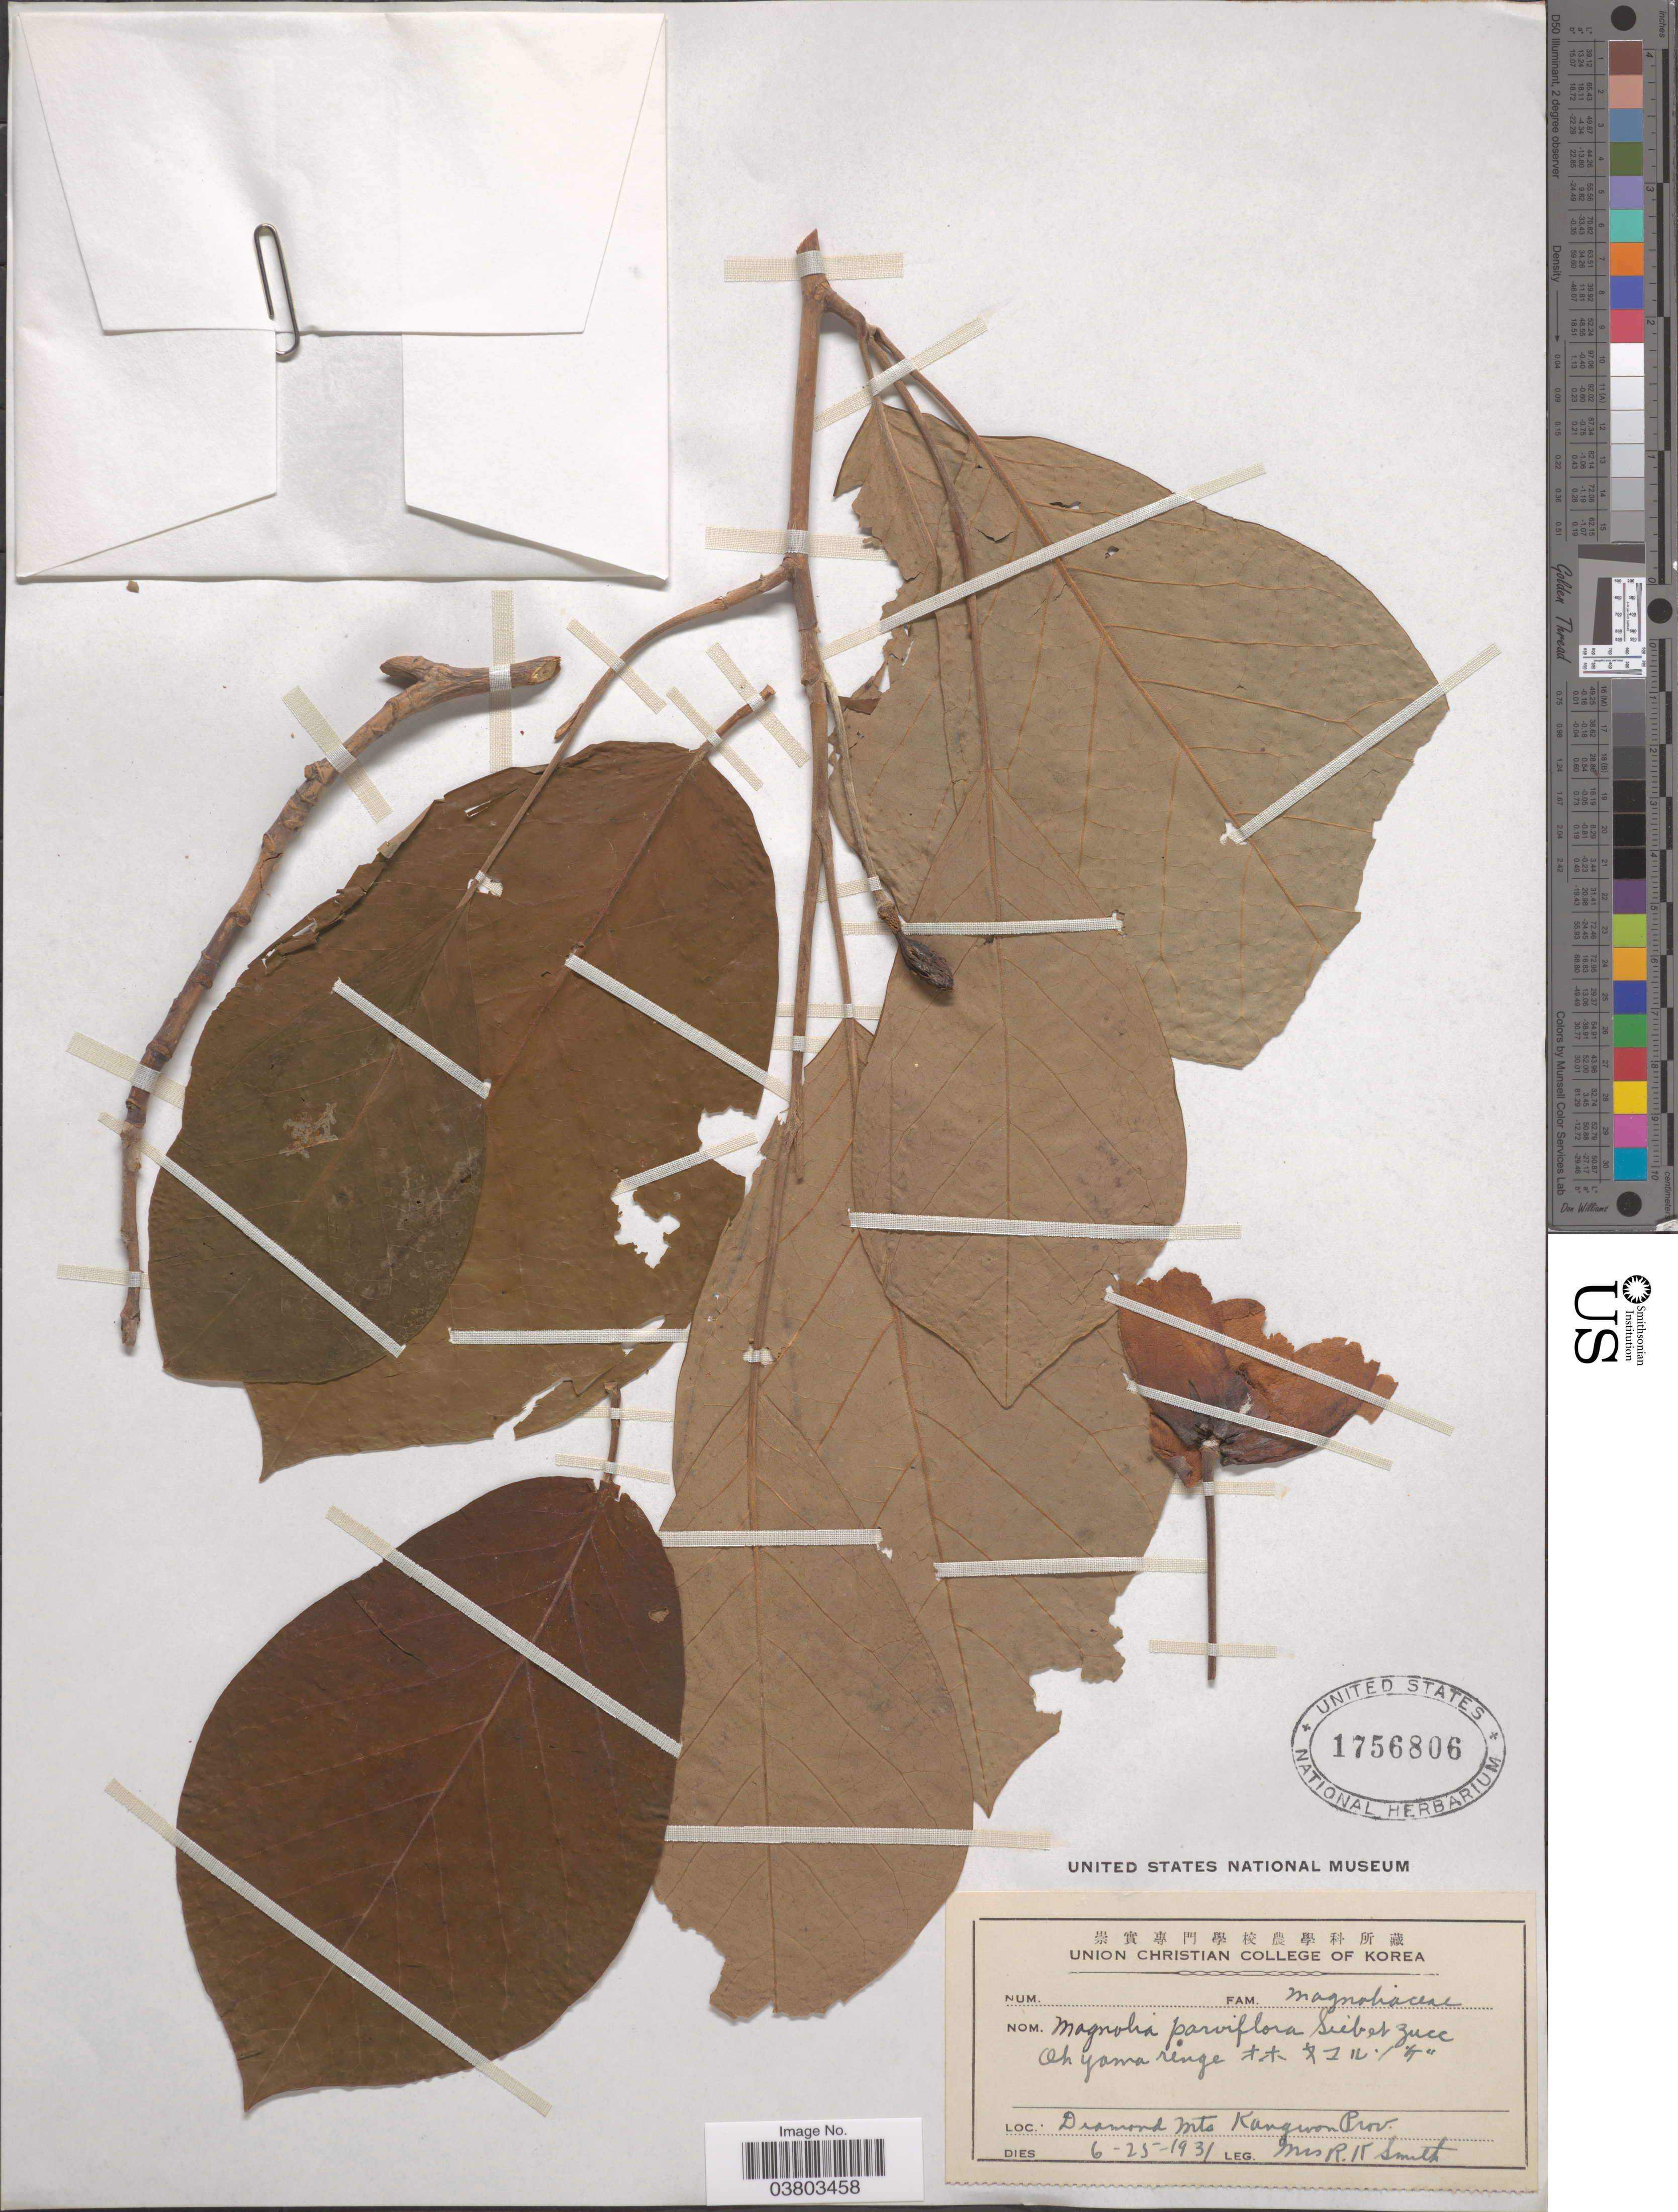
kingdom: Plantae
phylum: Tracheophyta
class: Magnoliopsida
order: Magnoliales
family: Magnoliaceae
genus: Magnolia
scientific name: Magnolia sieboldii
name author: K. Koch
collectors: Mrs. R. K. Smith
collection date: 1931-06-25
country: North Korea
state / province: Kangwon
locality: Diamond Mts.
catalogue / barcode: US 1756806